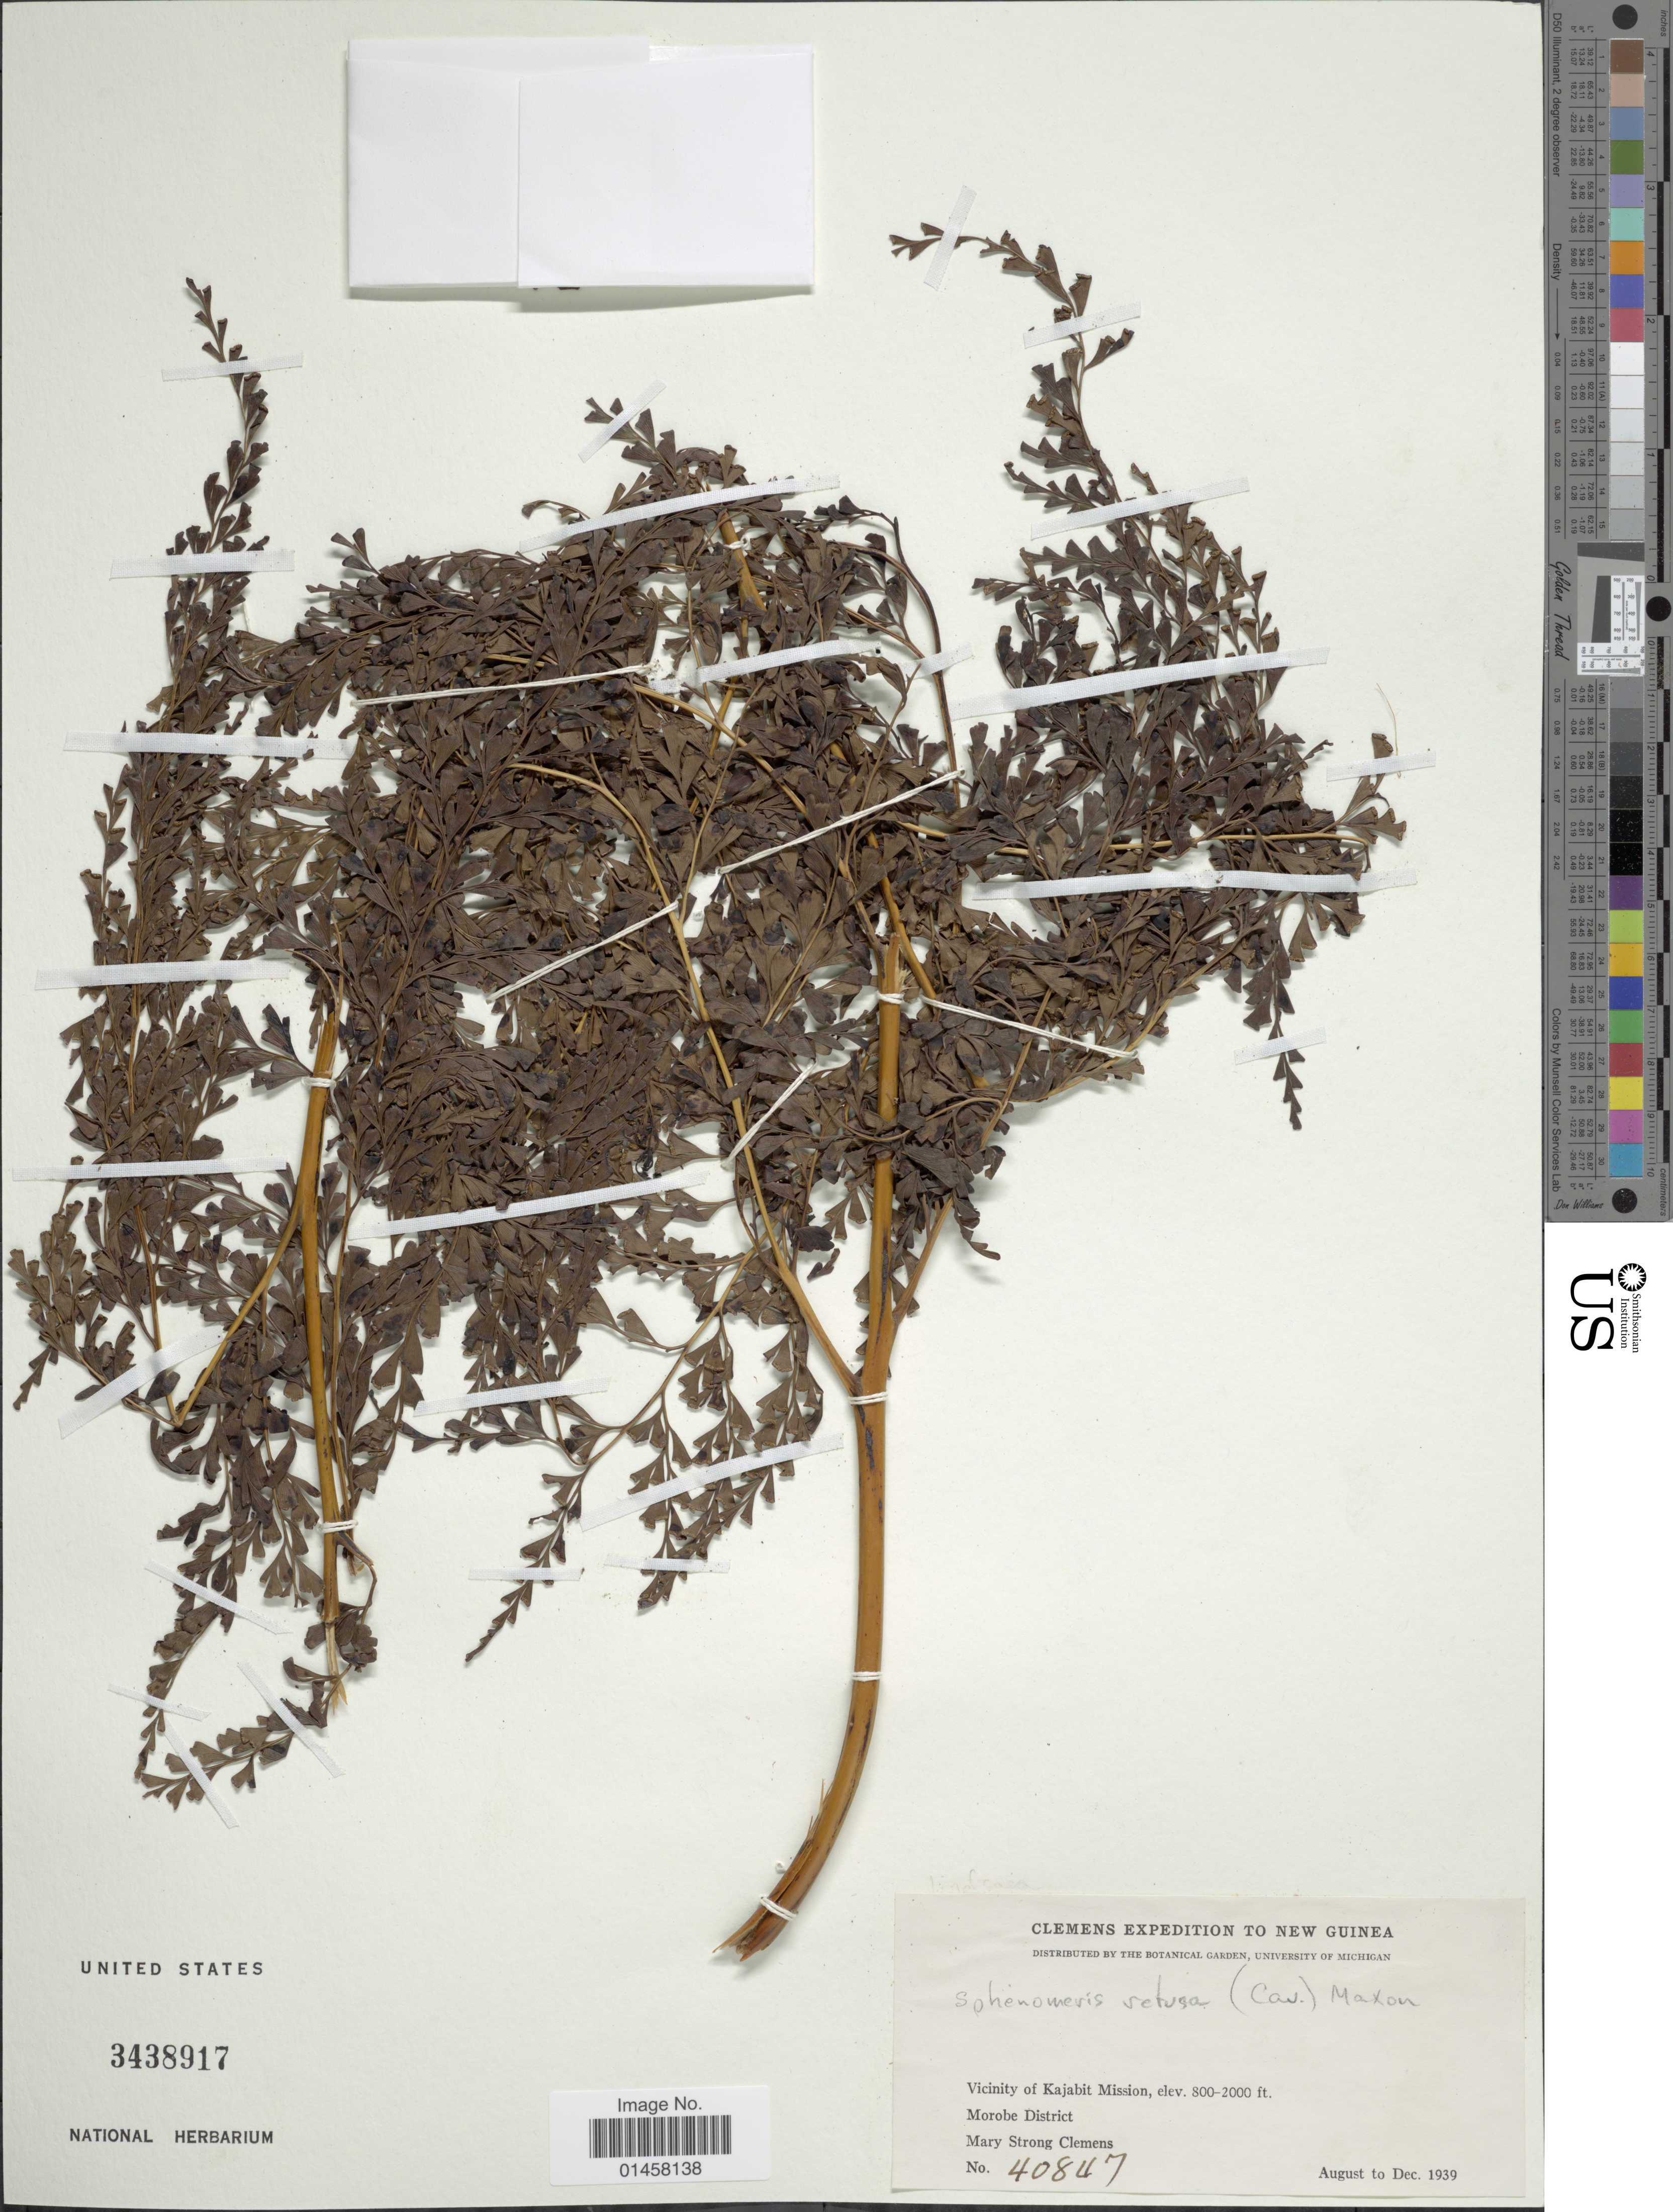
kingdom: Plantae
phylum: Tracheophyta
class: Polypodiopsida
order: Polypodiales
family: Lindsaeaceae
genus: Sphenomeris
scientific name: Sphenomeris retusa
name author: (Cav.) Maxim.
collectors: M. S. Clemens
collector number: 40847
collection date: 1939-08/1939-12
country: Papua New Guinea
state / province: Morobe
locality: Vicinity of Kajabit Mission, Morobe District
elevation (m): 244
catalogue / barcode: US 3438917